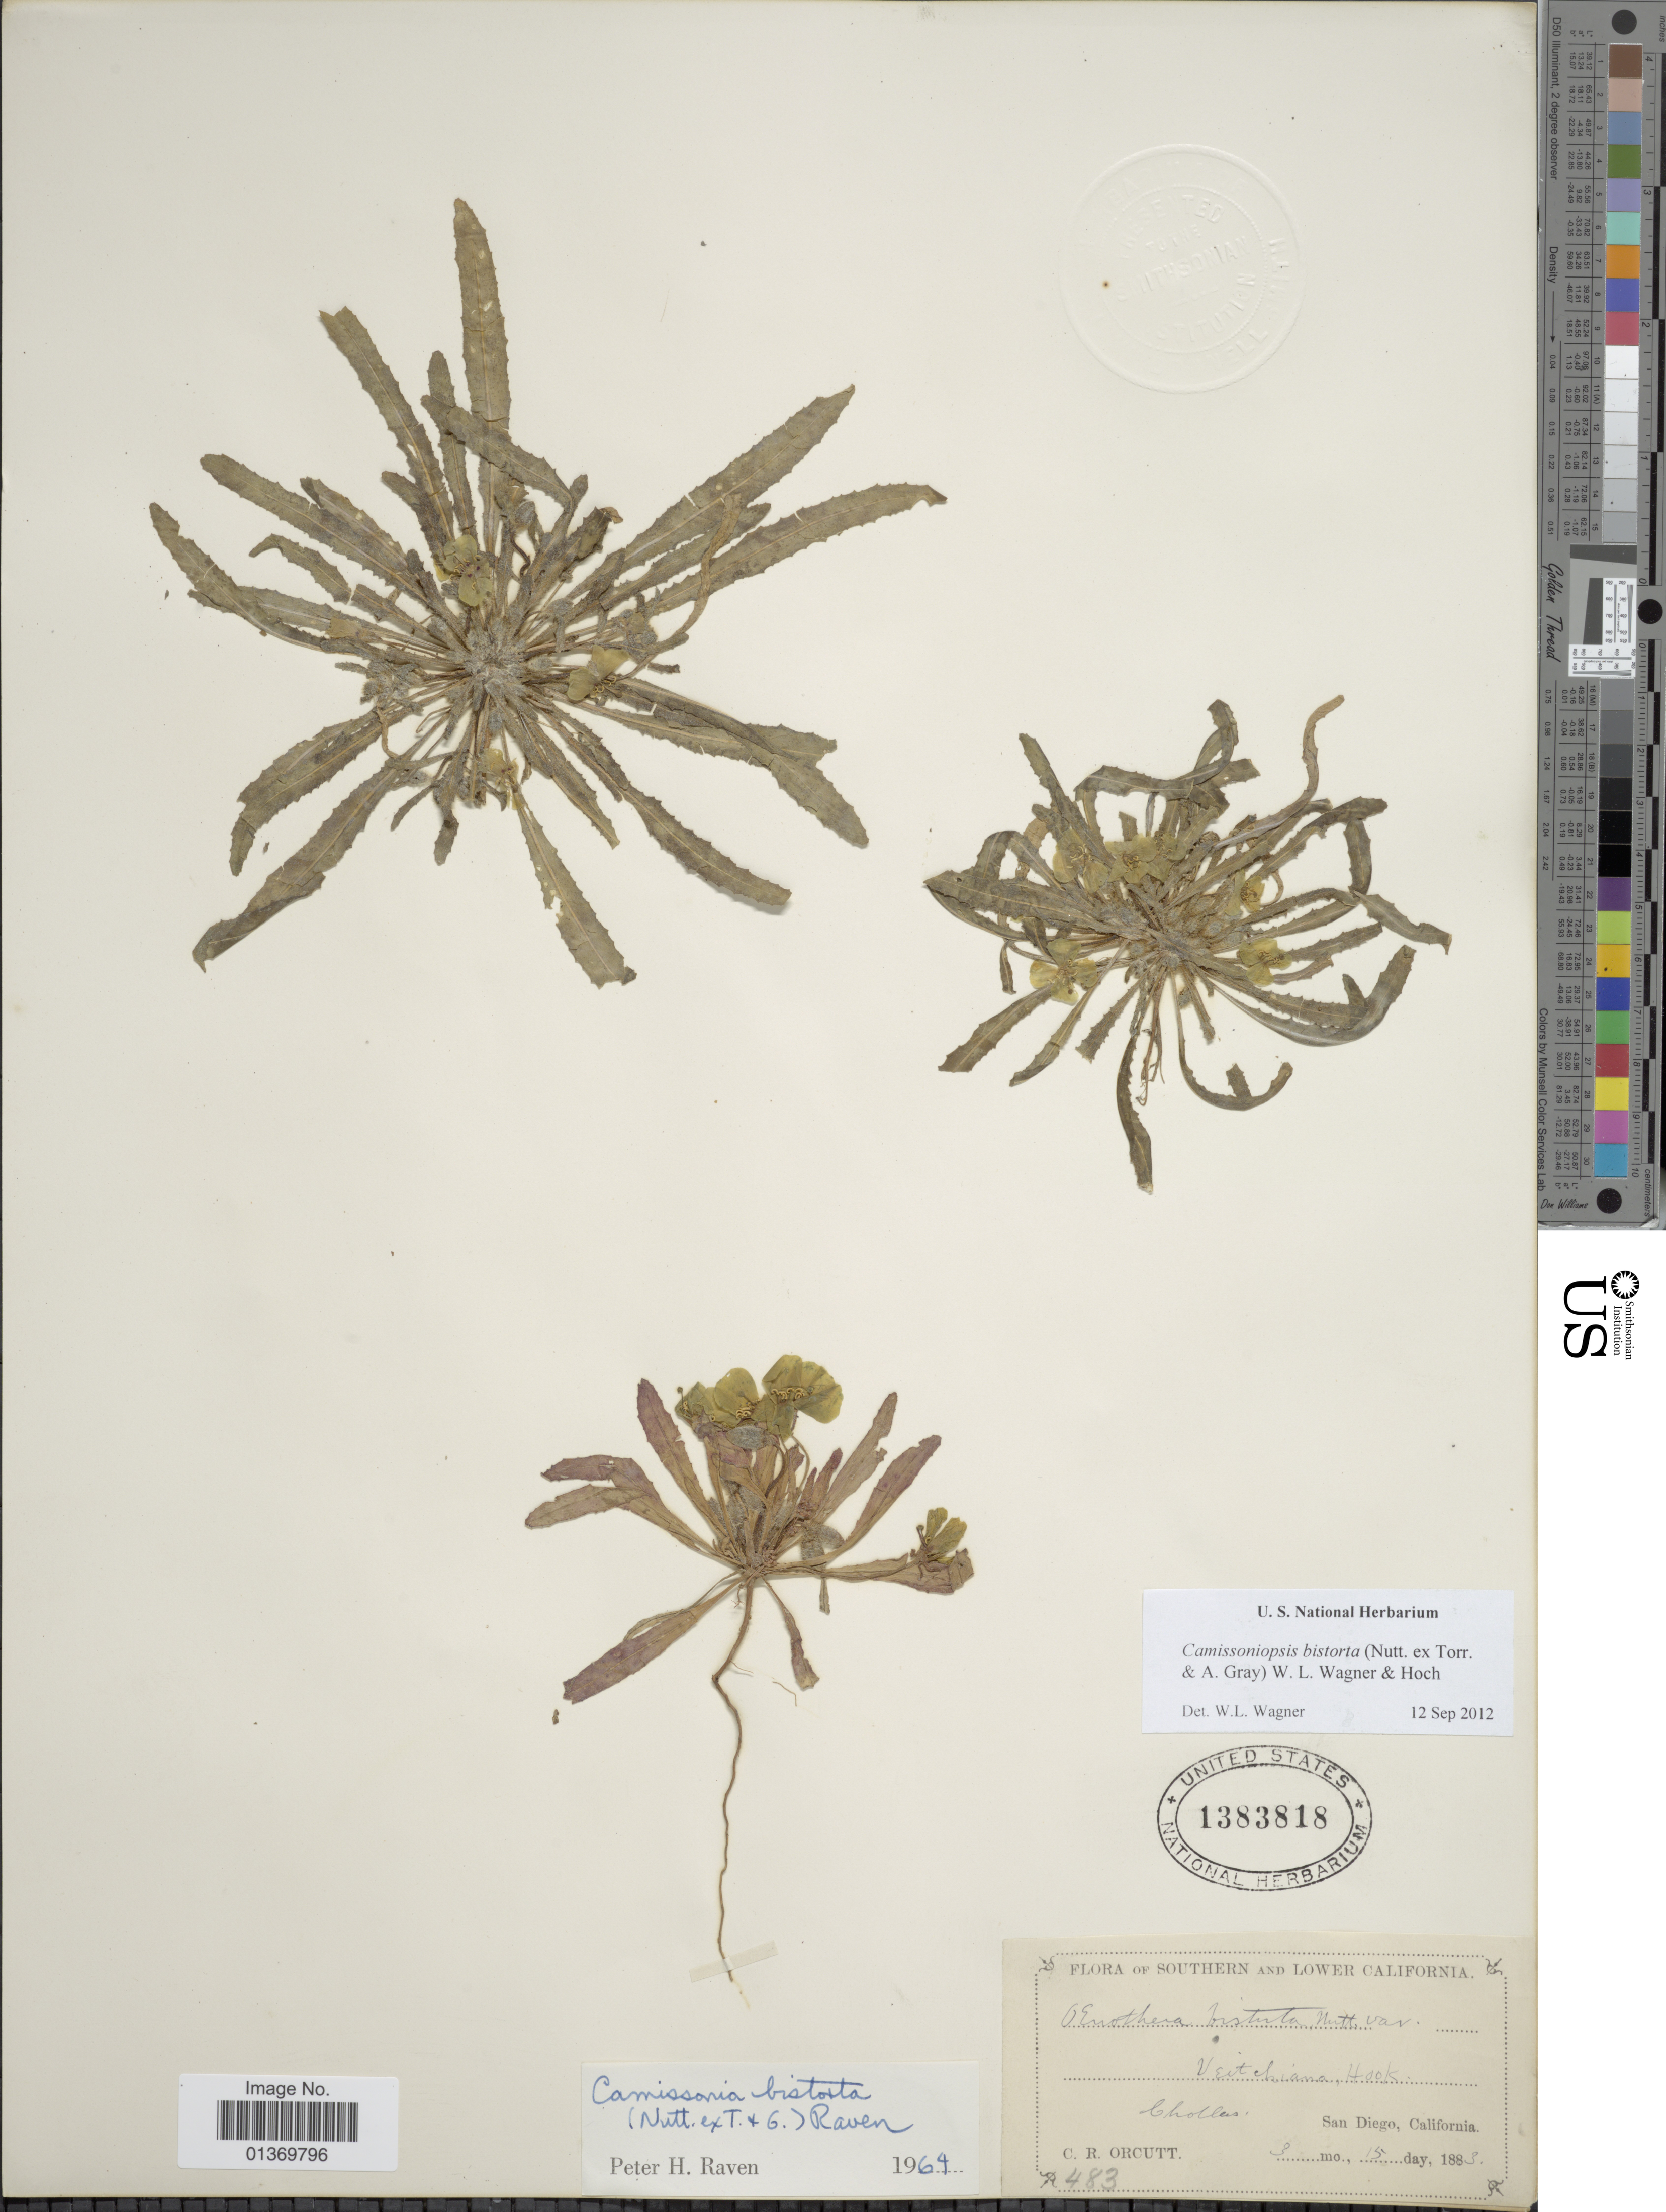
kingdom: Plantae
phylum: Tracheophyta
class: Magnoliopsida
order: Myrtales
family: Onagraceae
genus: Camissoniopsis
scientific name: Camissoniopsis bistorta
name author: (Nutt. ex Torr. & A. Gray) W.L. Wagner & Hoch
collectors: C. R. Orcutt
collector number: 483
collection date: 1883-03-15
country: United States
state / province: California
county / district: San Diego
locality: Southern and Lower California, Chollas, San Diego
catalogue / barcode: US 1383818